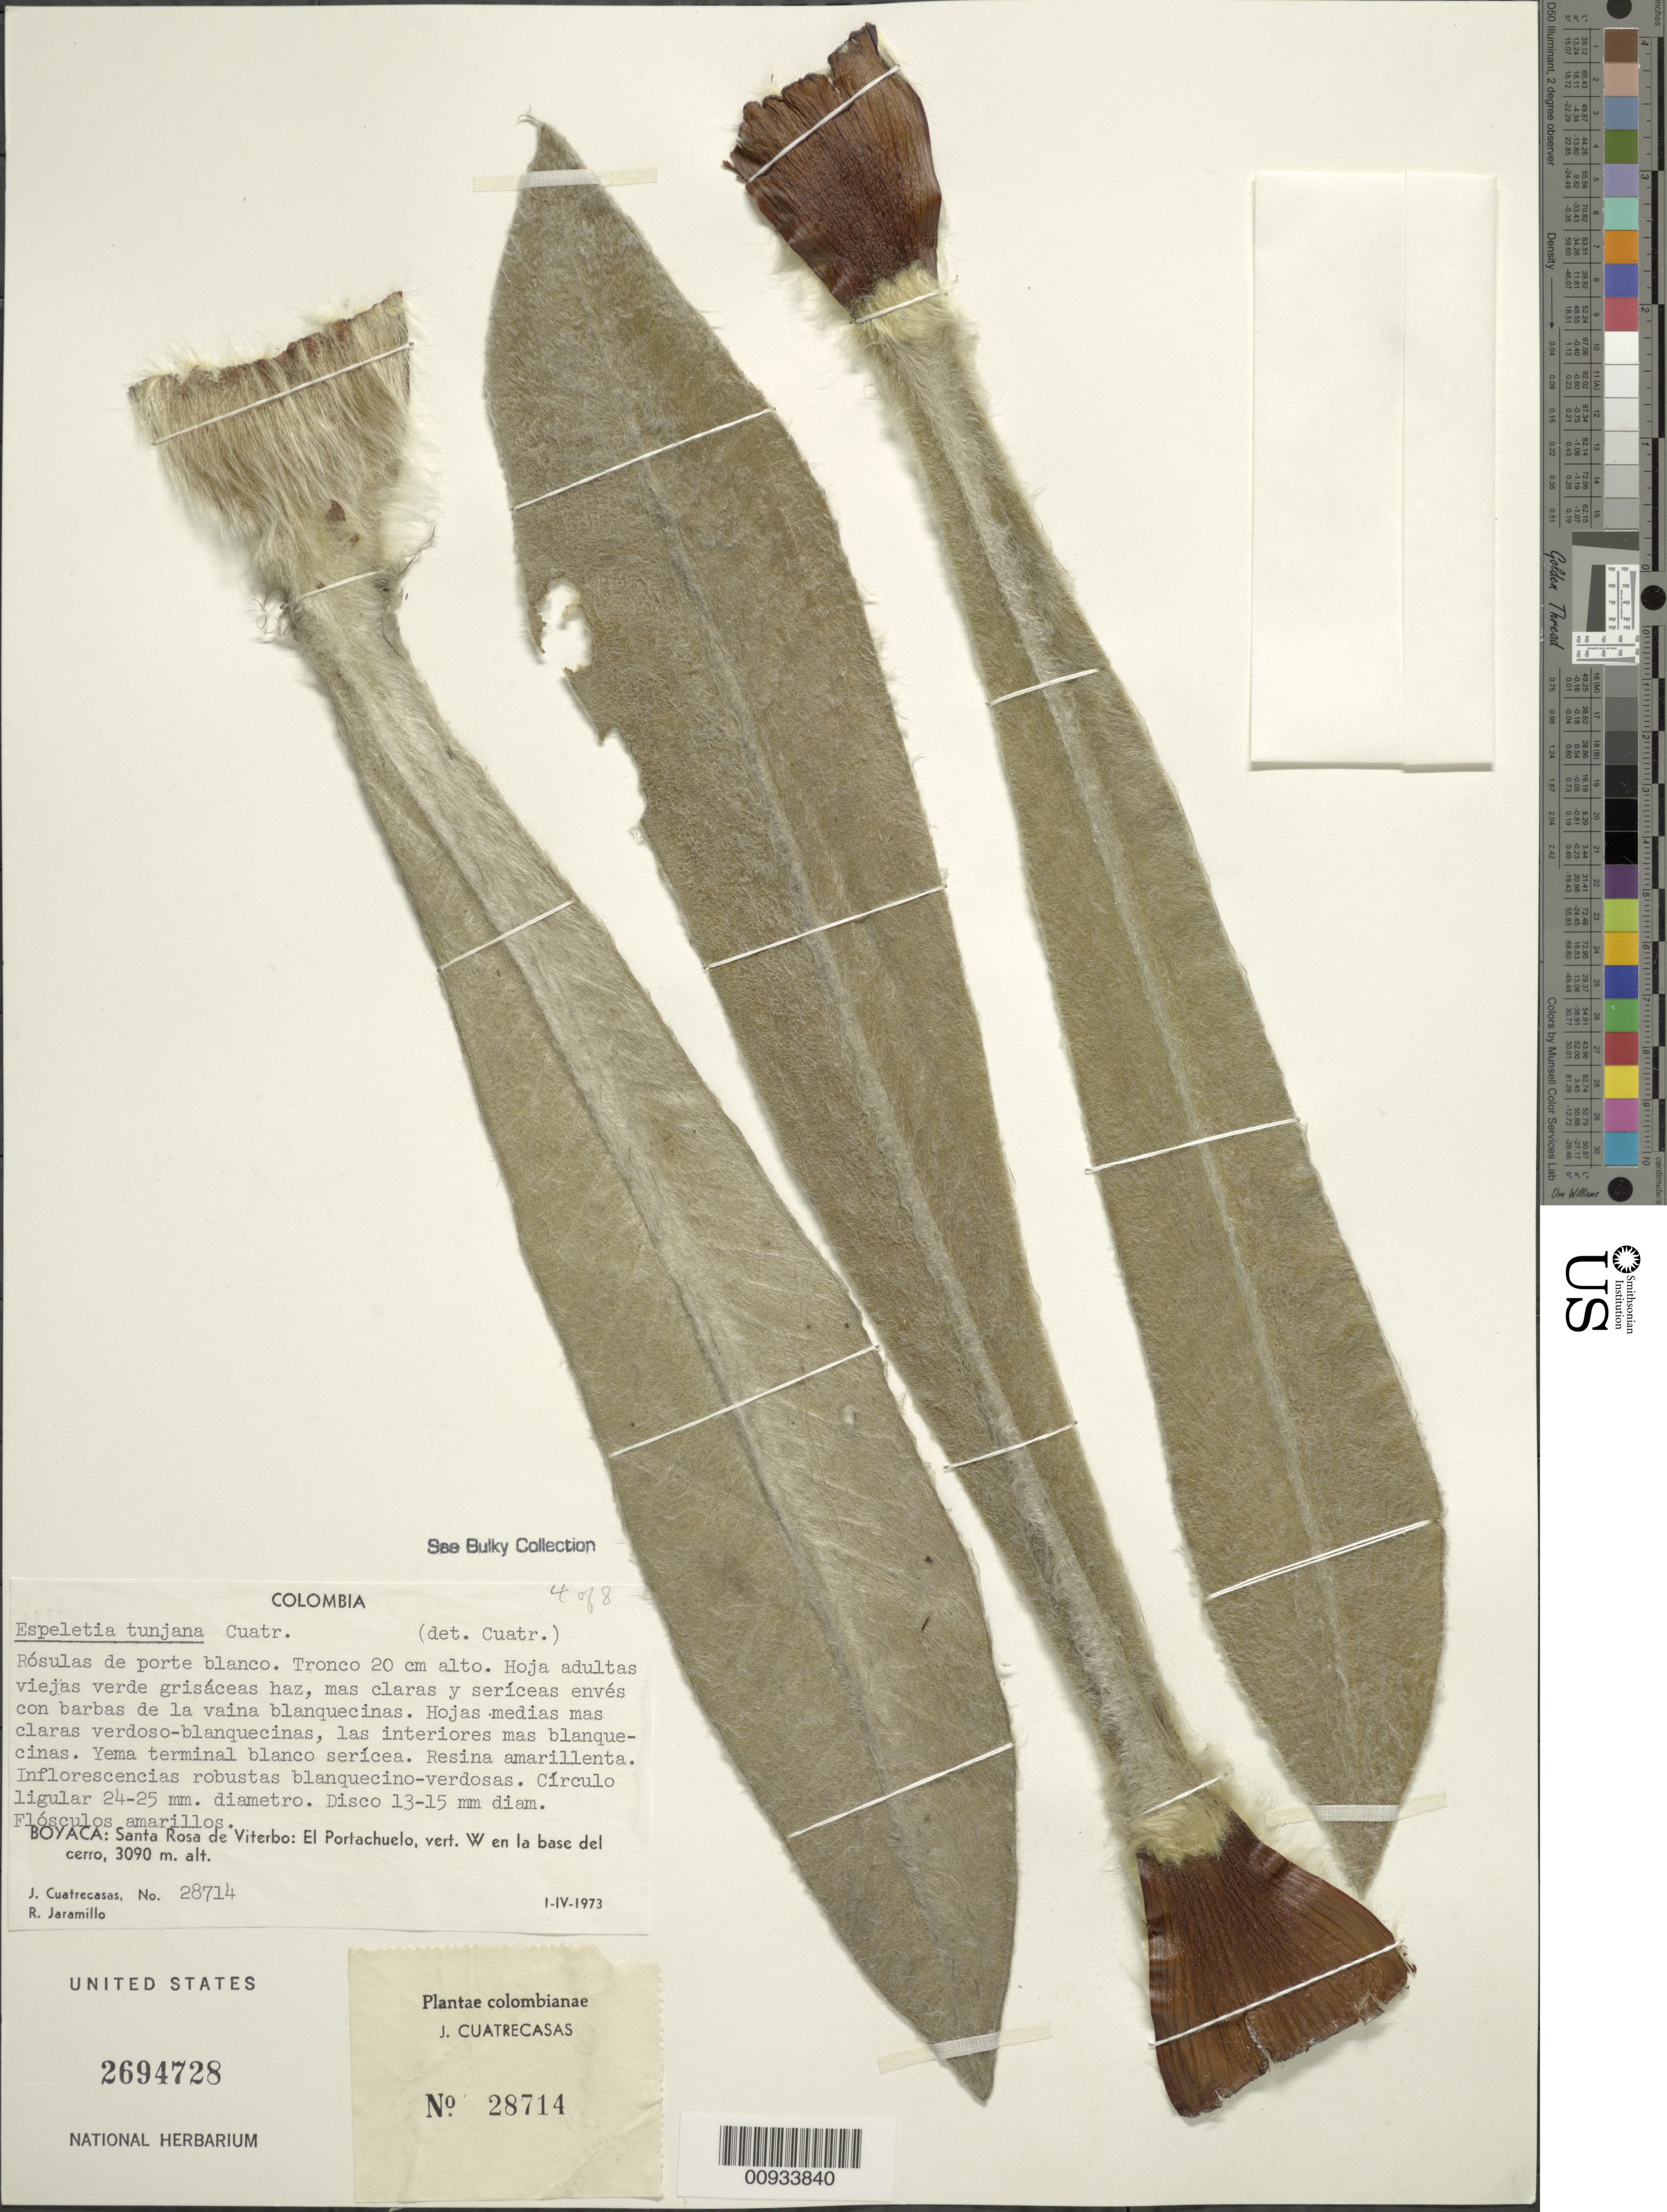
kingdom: Plantae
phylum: Tracheophyta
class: Magnoliopsida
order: Asterales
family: Asteraceae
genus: Espeletia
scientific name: Espeletia tunjana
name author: Cuatrec.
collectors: J. Cuatrecasas & R. Jaramillo M.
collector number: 28714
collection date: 1973-04-01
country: Colombia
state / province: Boyacá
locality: Santa Rosa de Viterbo, El Portachuelo, vert. W en la base del cerro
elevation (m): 3090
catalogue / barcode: US 2694728